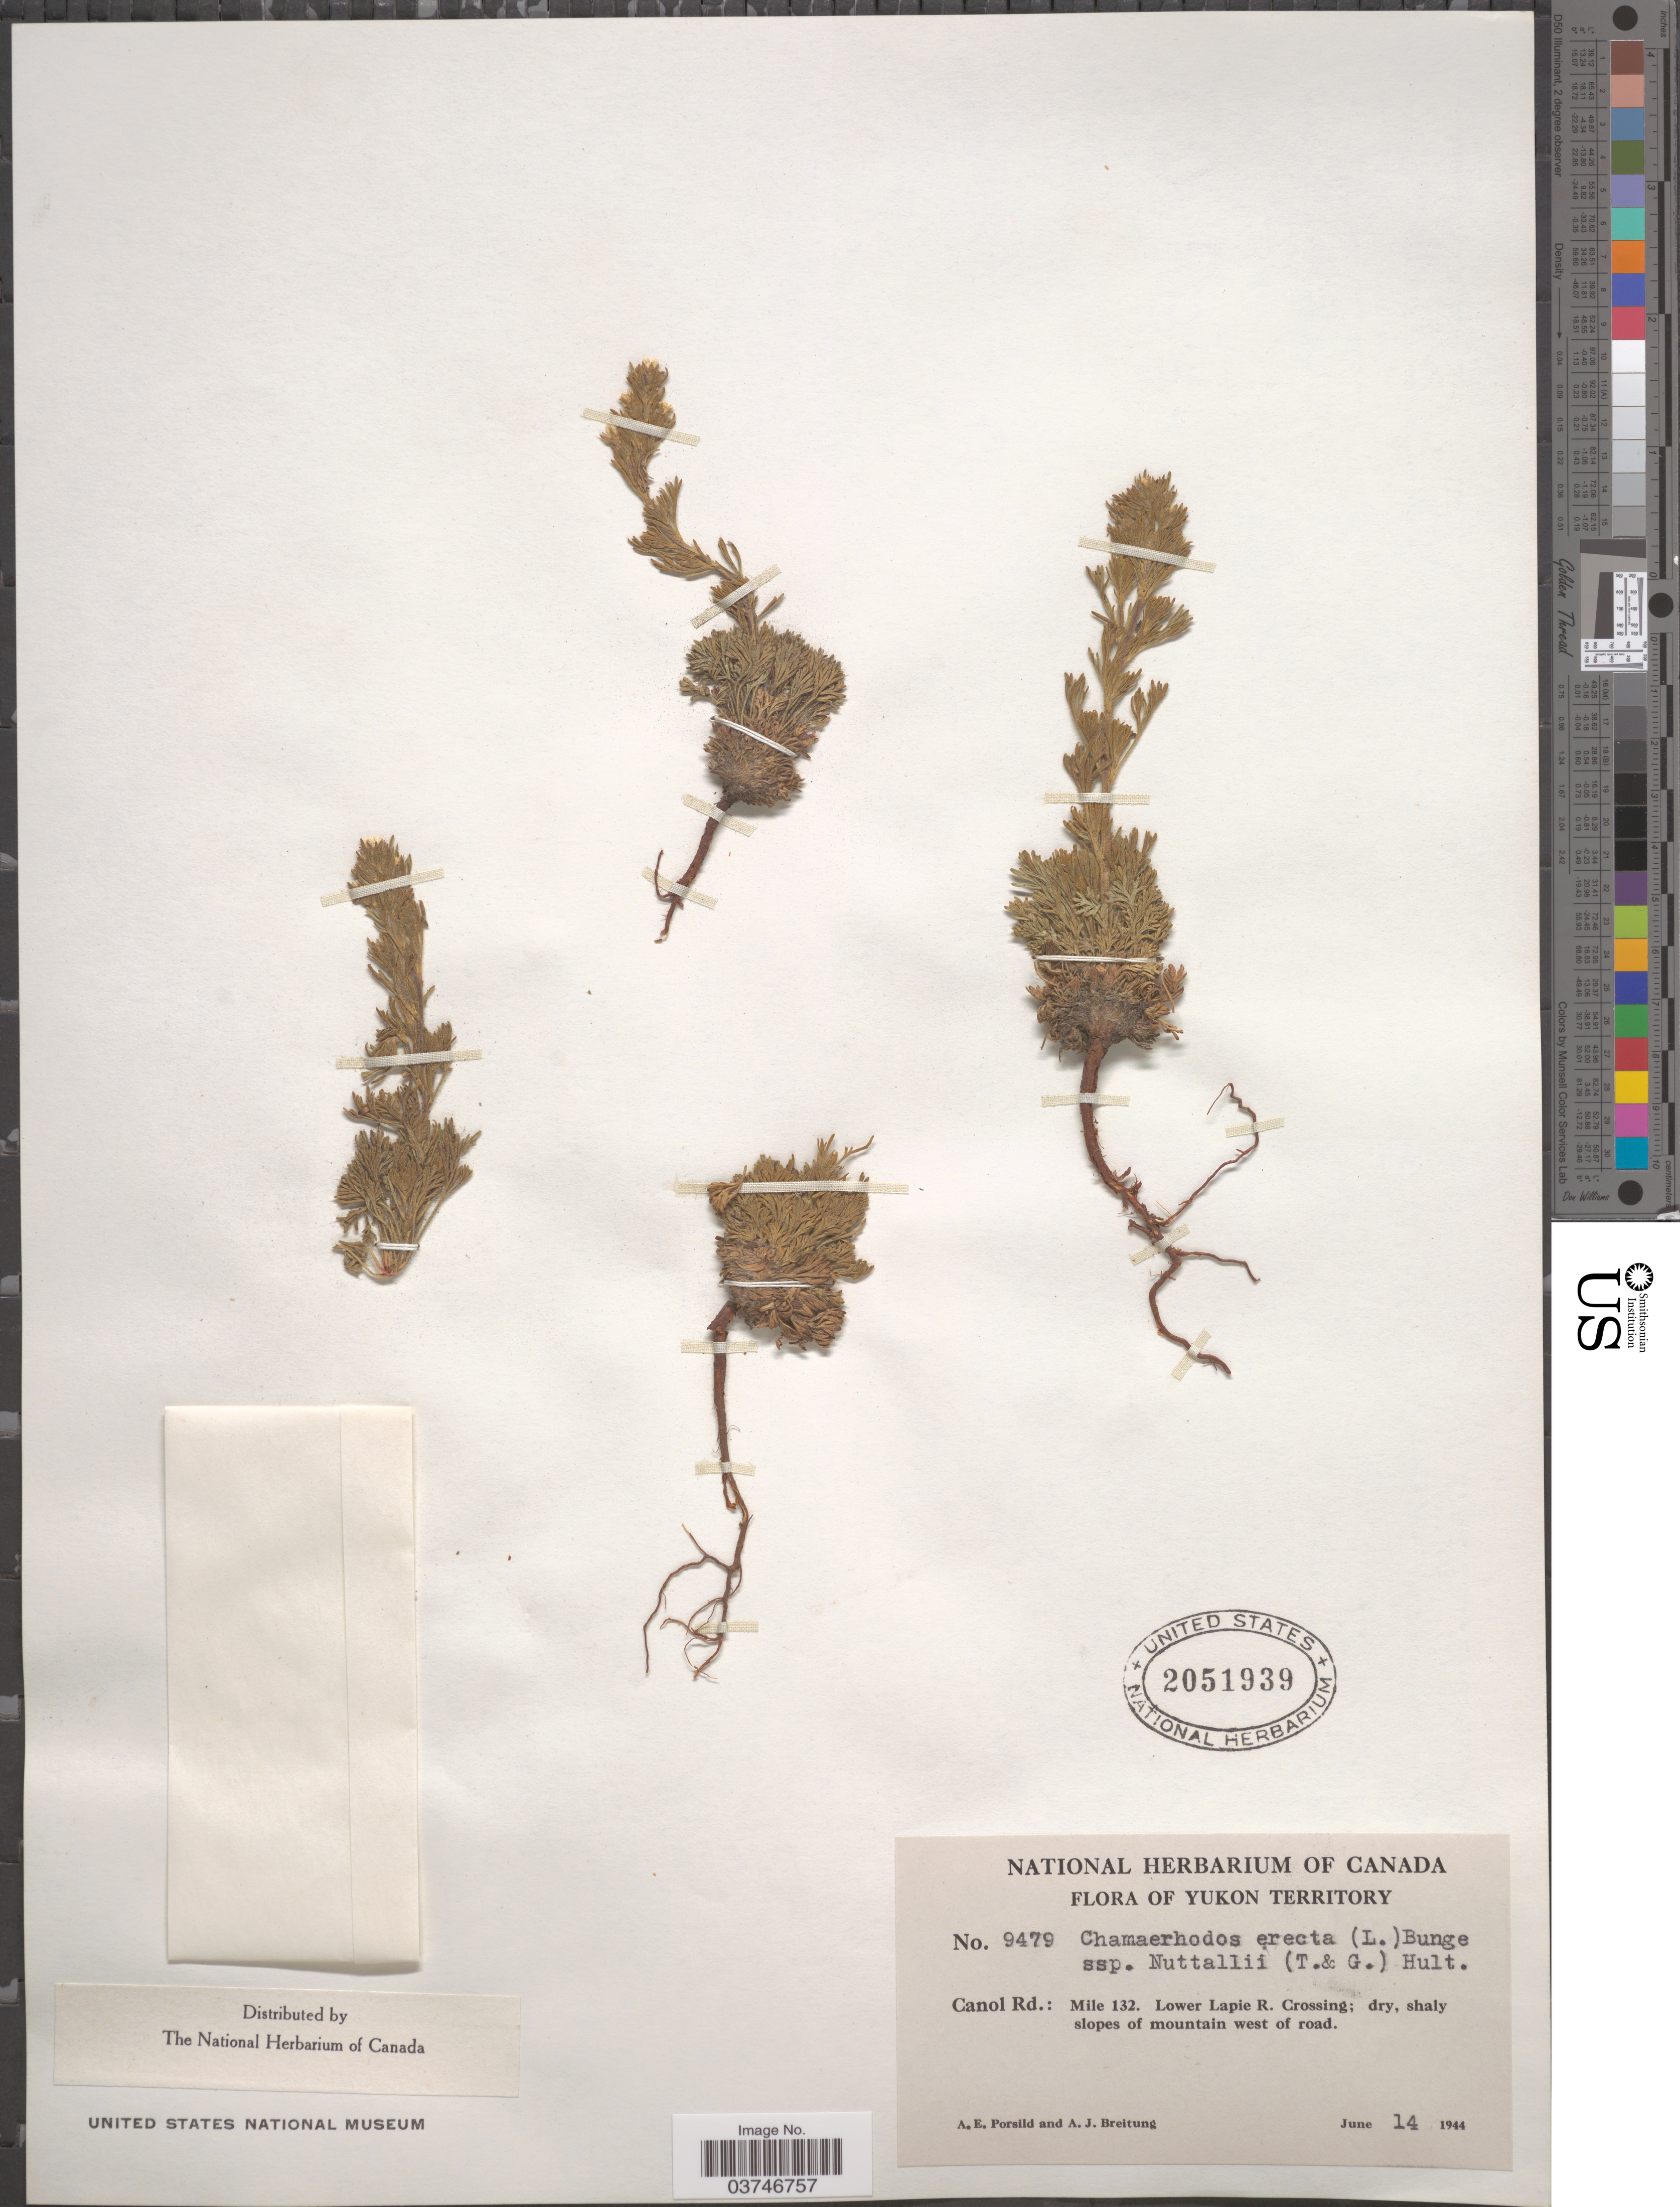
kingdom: Plantae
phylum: Tracheophyta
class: Magnoliopsida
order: Rosales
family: Rosaceae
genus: Chamaerhodos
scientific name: Chamaerhodos erecta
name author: (L.) Bunge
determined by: U.S. National Herbarium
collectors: A. E. Porsild & A. Breitung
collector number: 9479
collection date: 1944-06-14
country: Canada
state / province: Yukon Territory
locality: Canol Rd.: Mile 132. Lower Lapie R. Crossing; dry, shaly slopes of mountain west of road.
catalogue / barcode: US 2051939